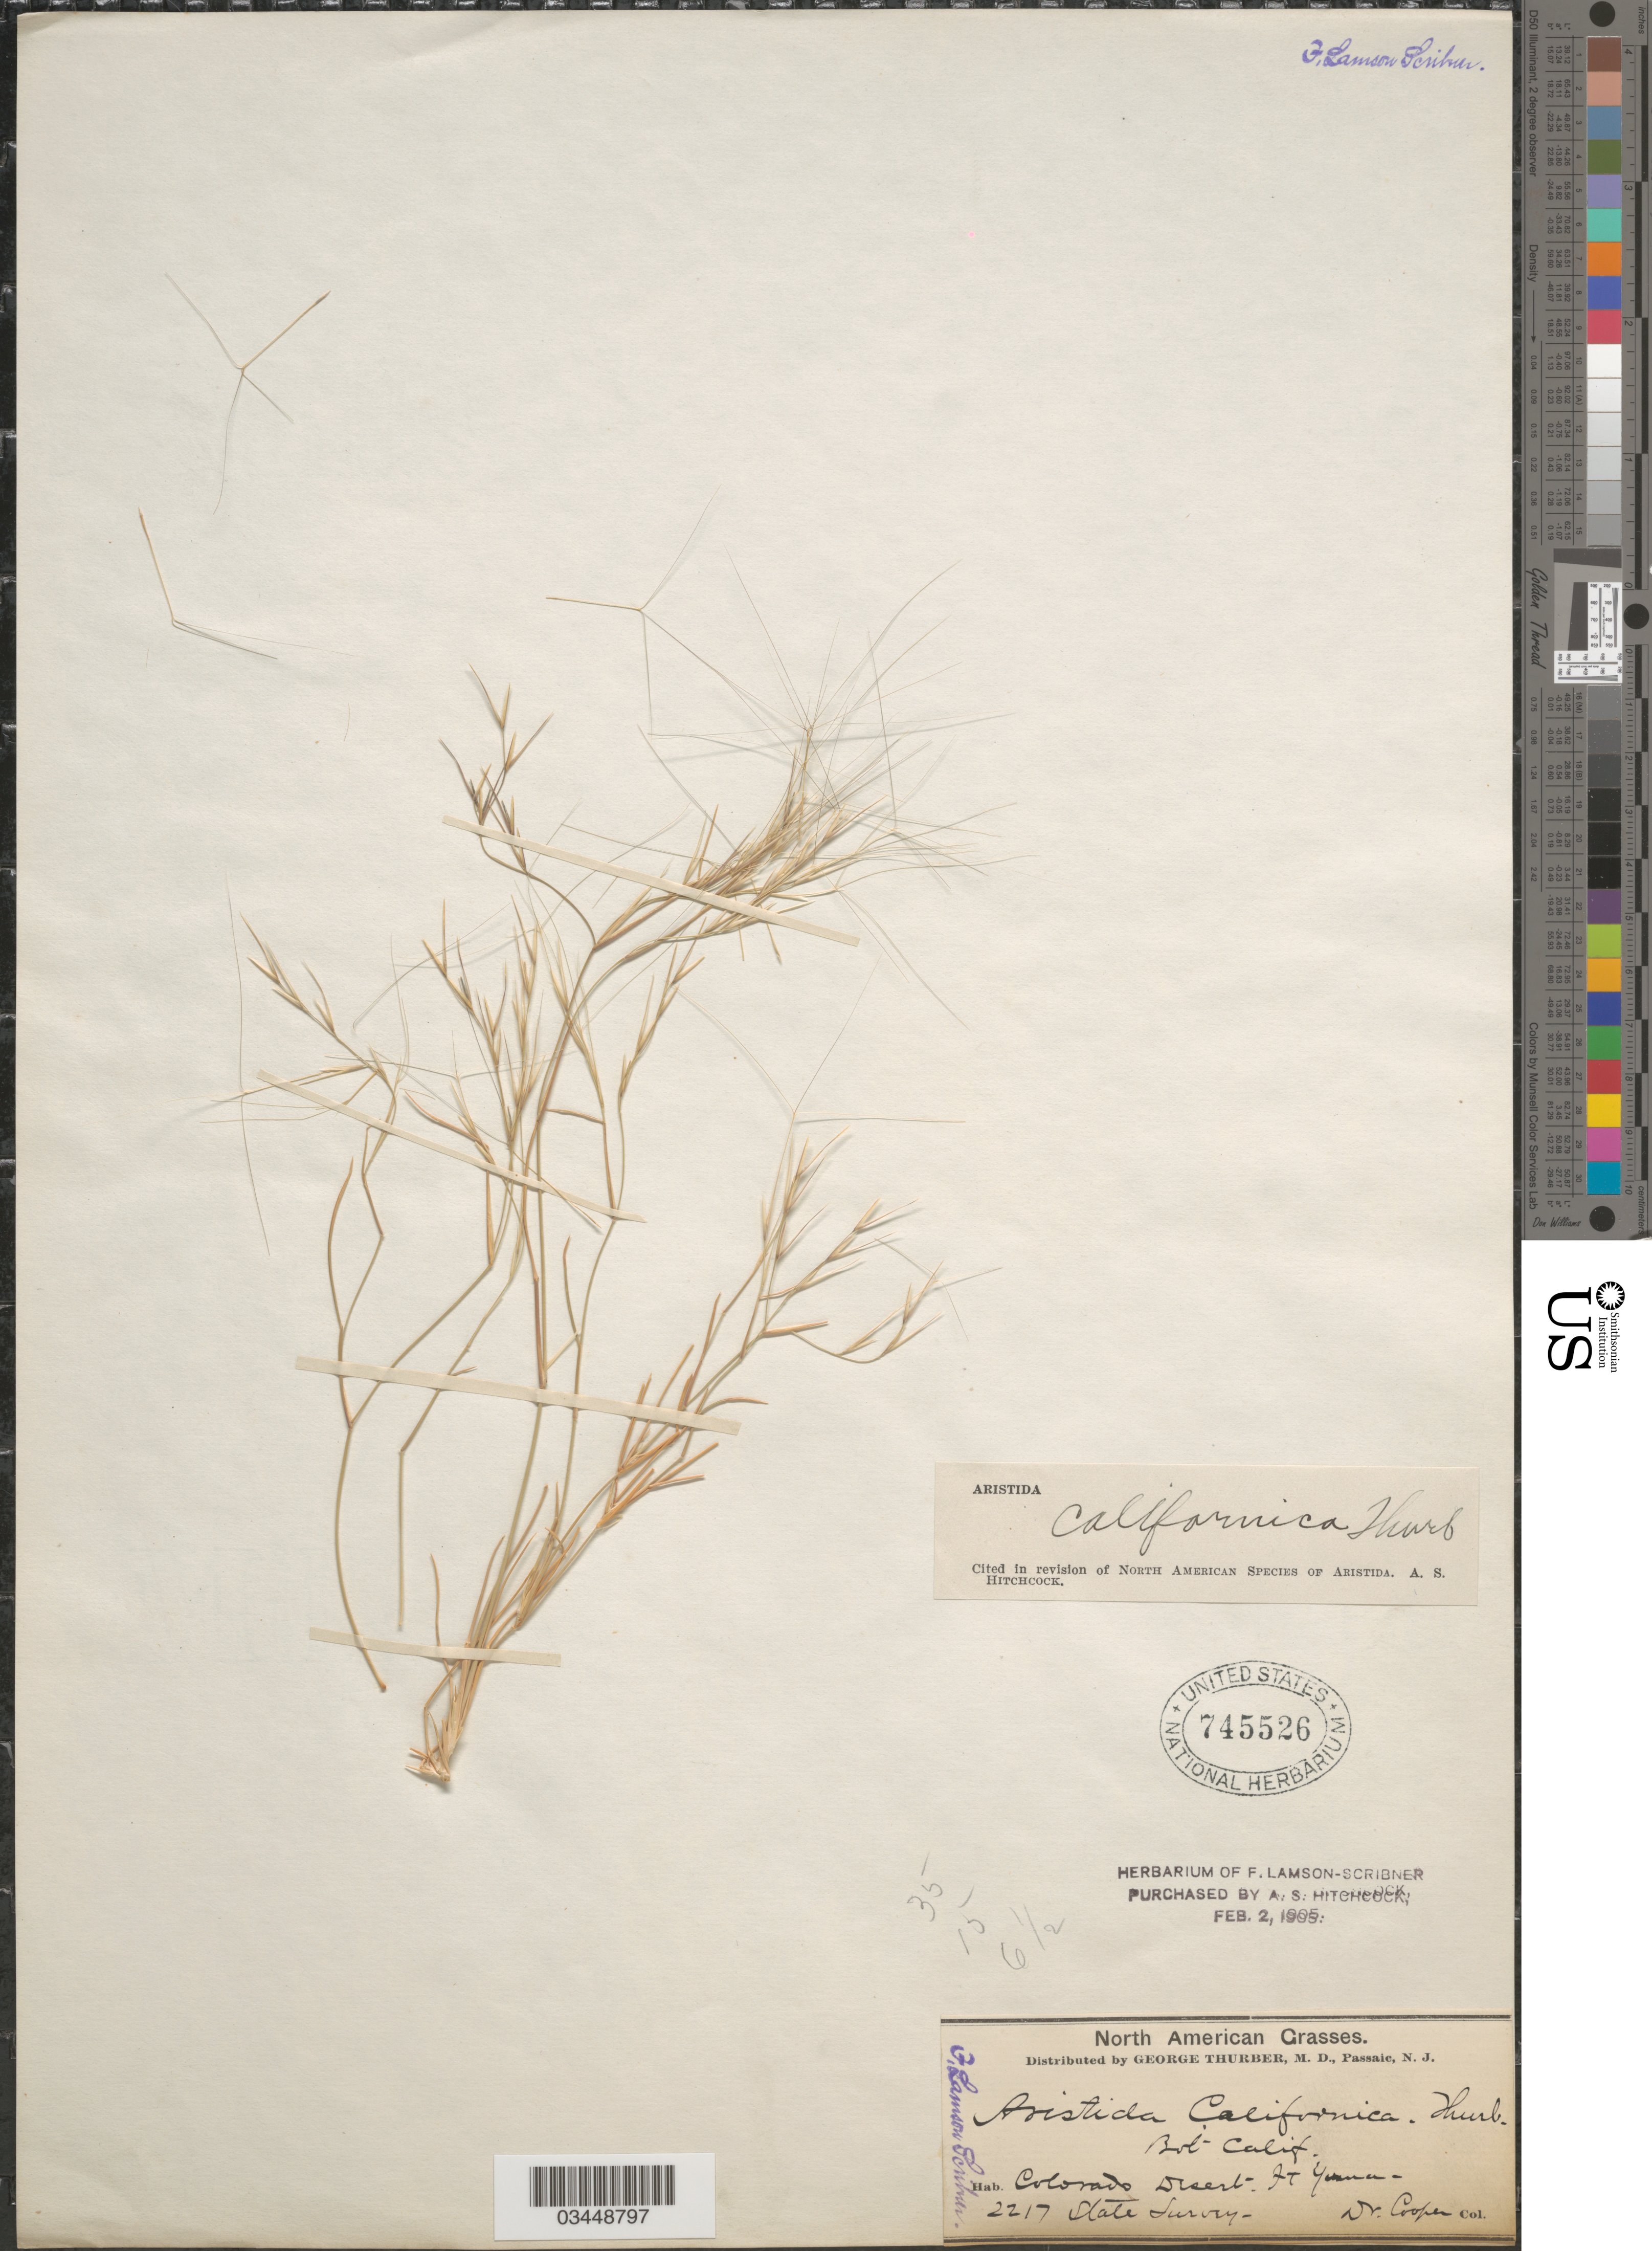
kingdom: Plantae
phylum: Tracheophyta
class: Liliopsida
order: Poales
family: Poaceae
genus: Aristida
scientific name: Aristida californica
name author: Thurb.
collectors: Dr. Cooper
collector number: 2217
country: United States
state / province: California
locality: Colorado Desert. Ft Yuma. State Survey.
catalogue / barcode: US 745526